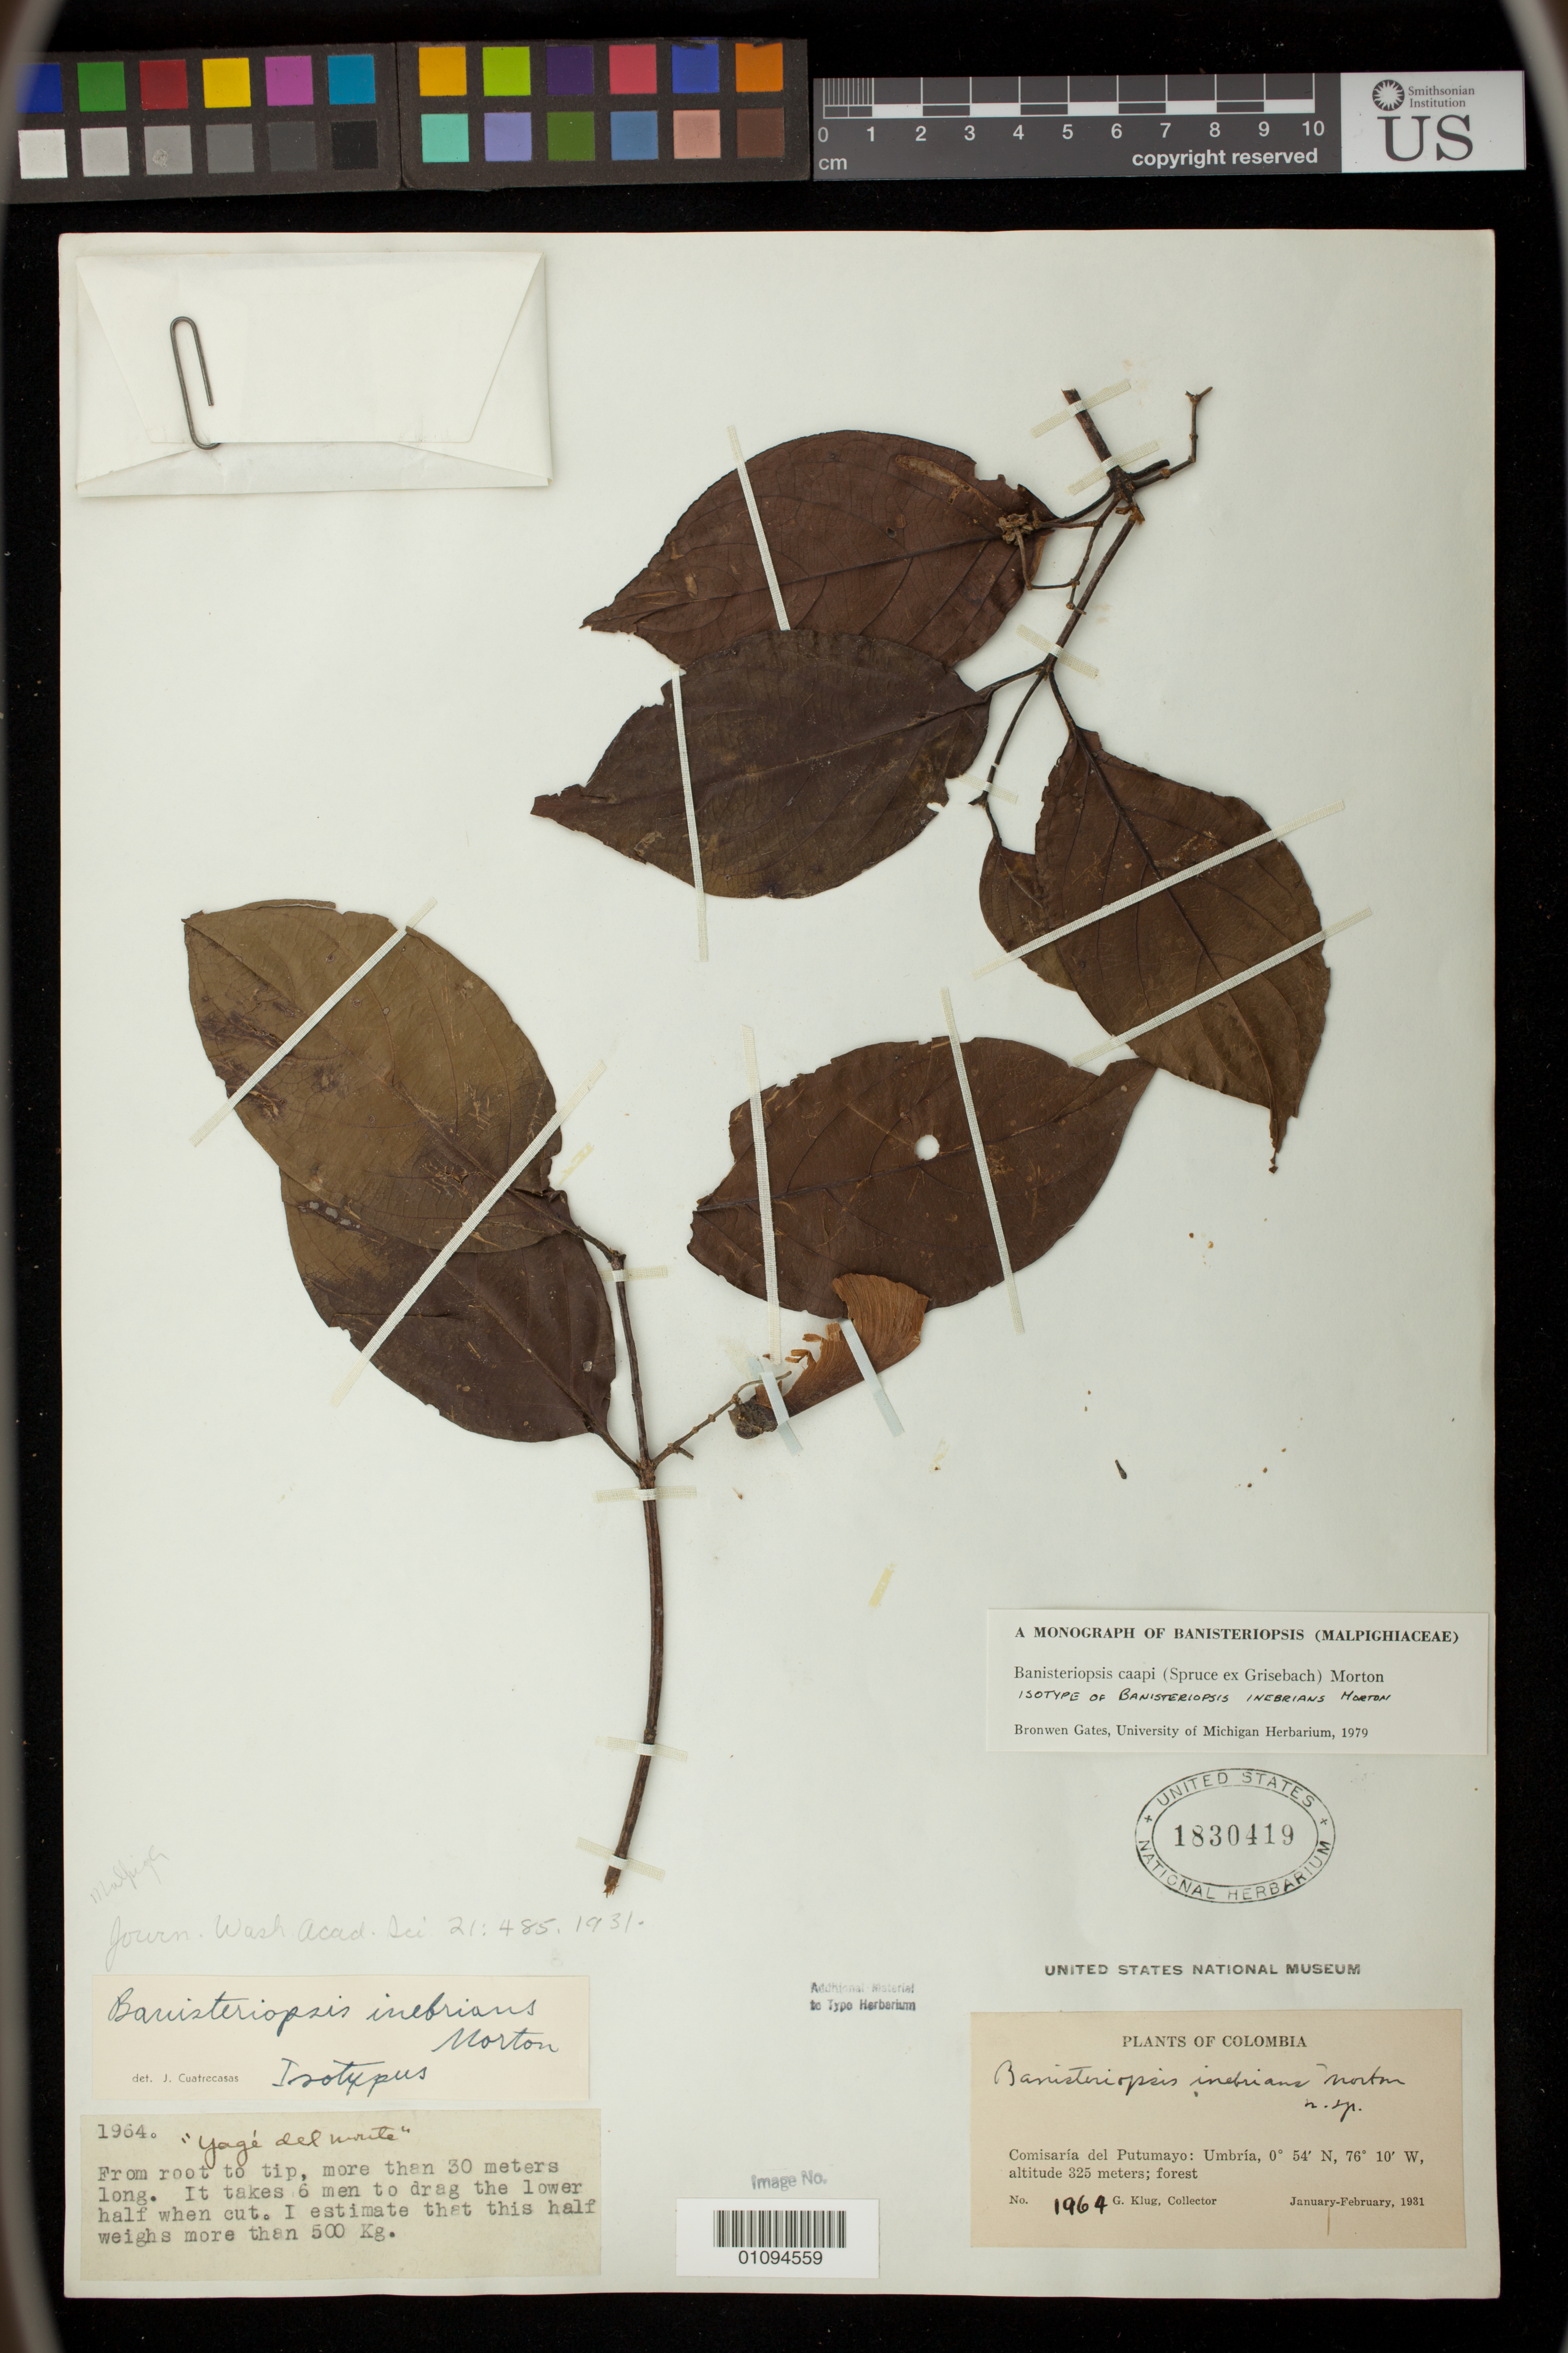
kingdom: Plantae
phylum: Tracheophyta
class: Magnoliopsida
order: Malpighiales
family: Malpighiaceae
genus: Banisteriopsis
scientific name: Banisteriopsis inebrians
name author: C.V. Morton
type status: Isotype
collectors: G. Klug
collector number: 1964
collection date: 1931-01/1931-02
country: Colombia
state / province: Putumayo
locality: Comisaría del Putumayo: Umbria.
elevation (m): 325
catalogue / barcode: US 1830419